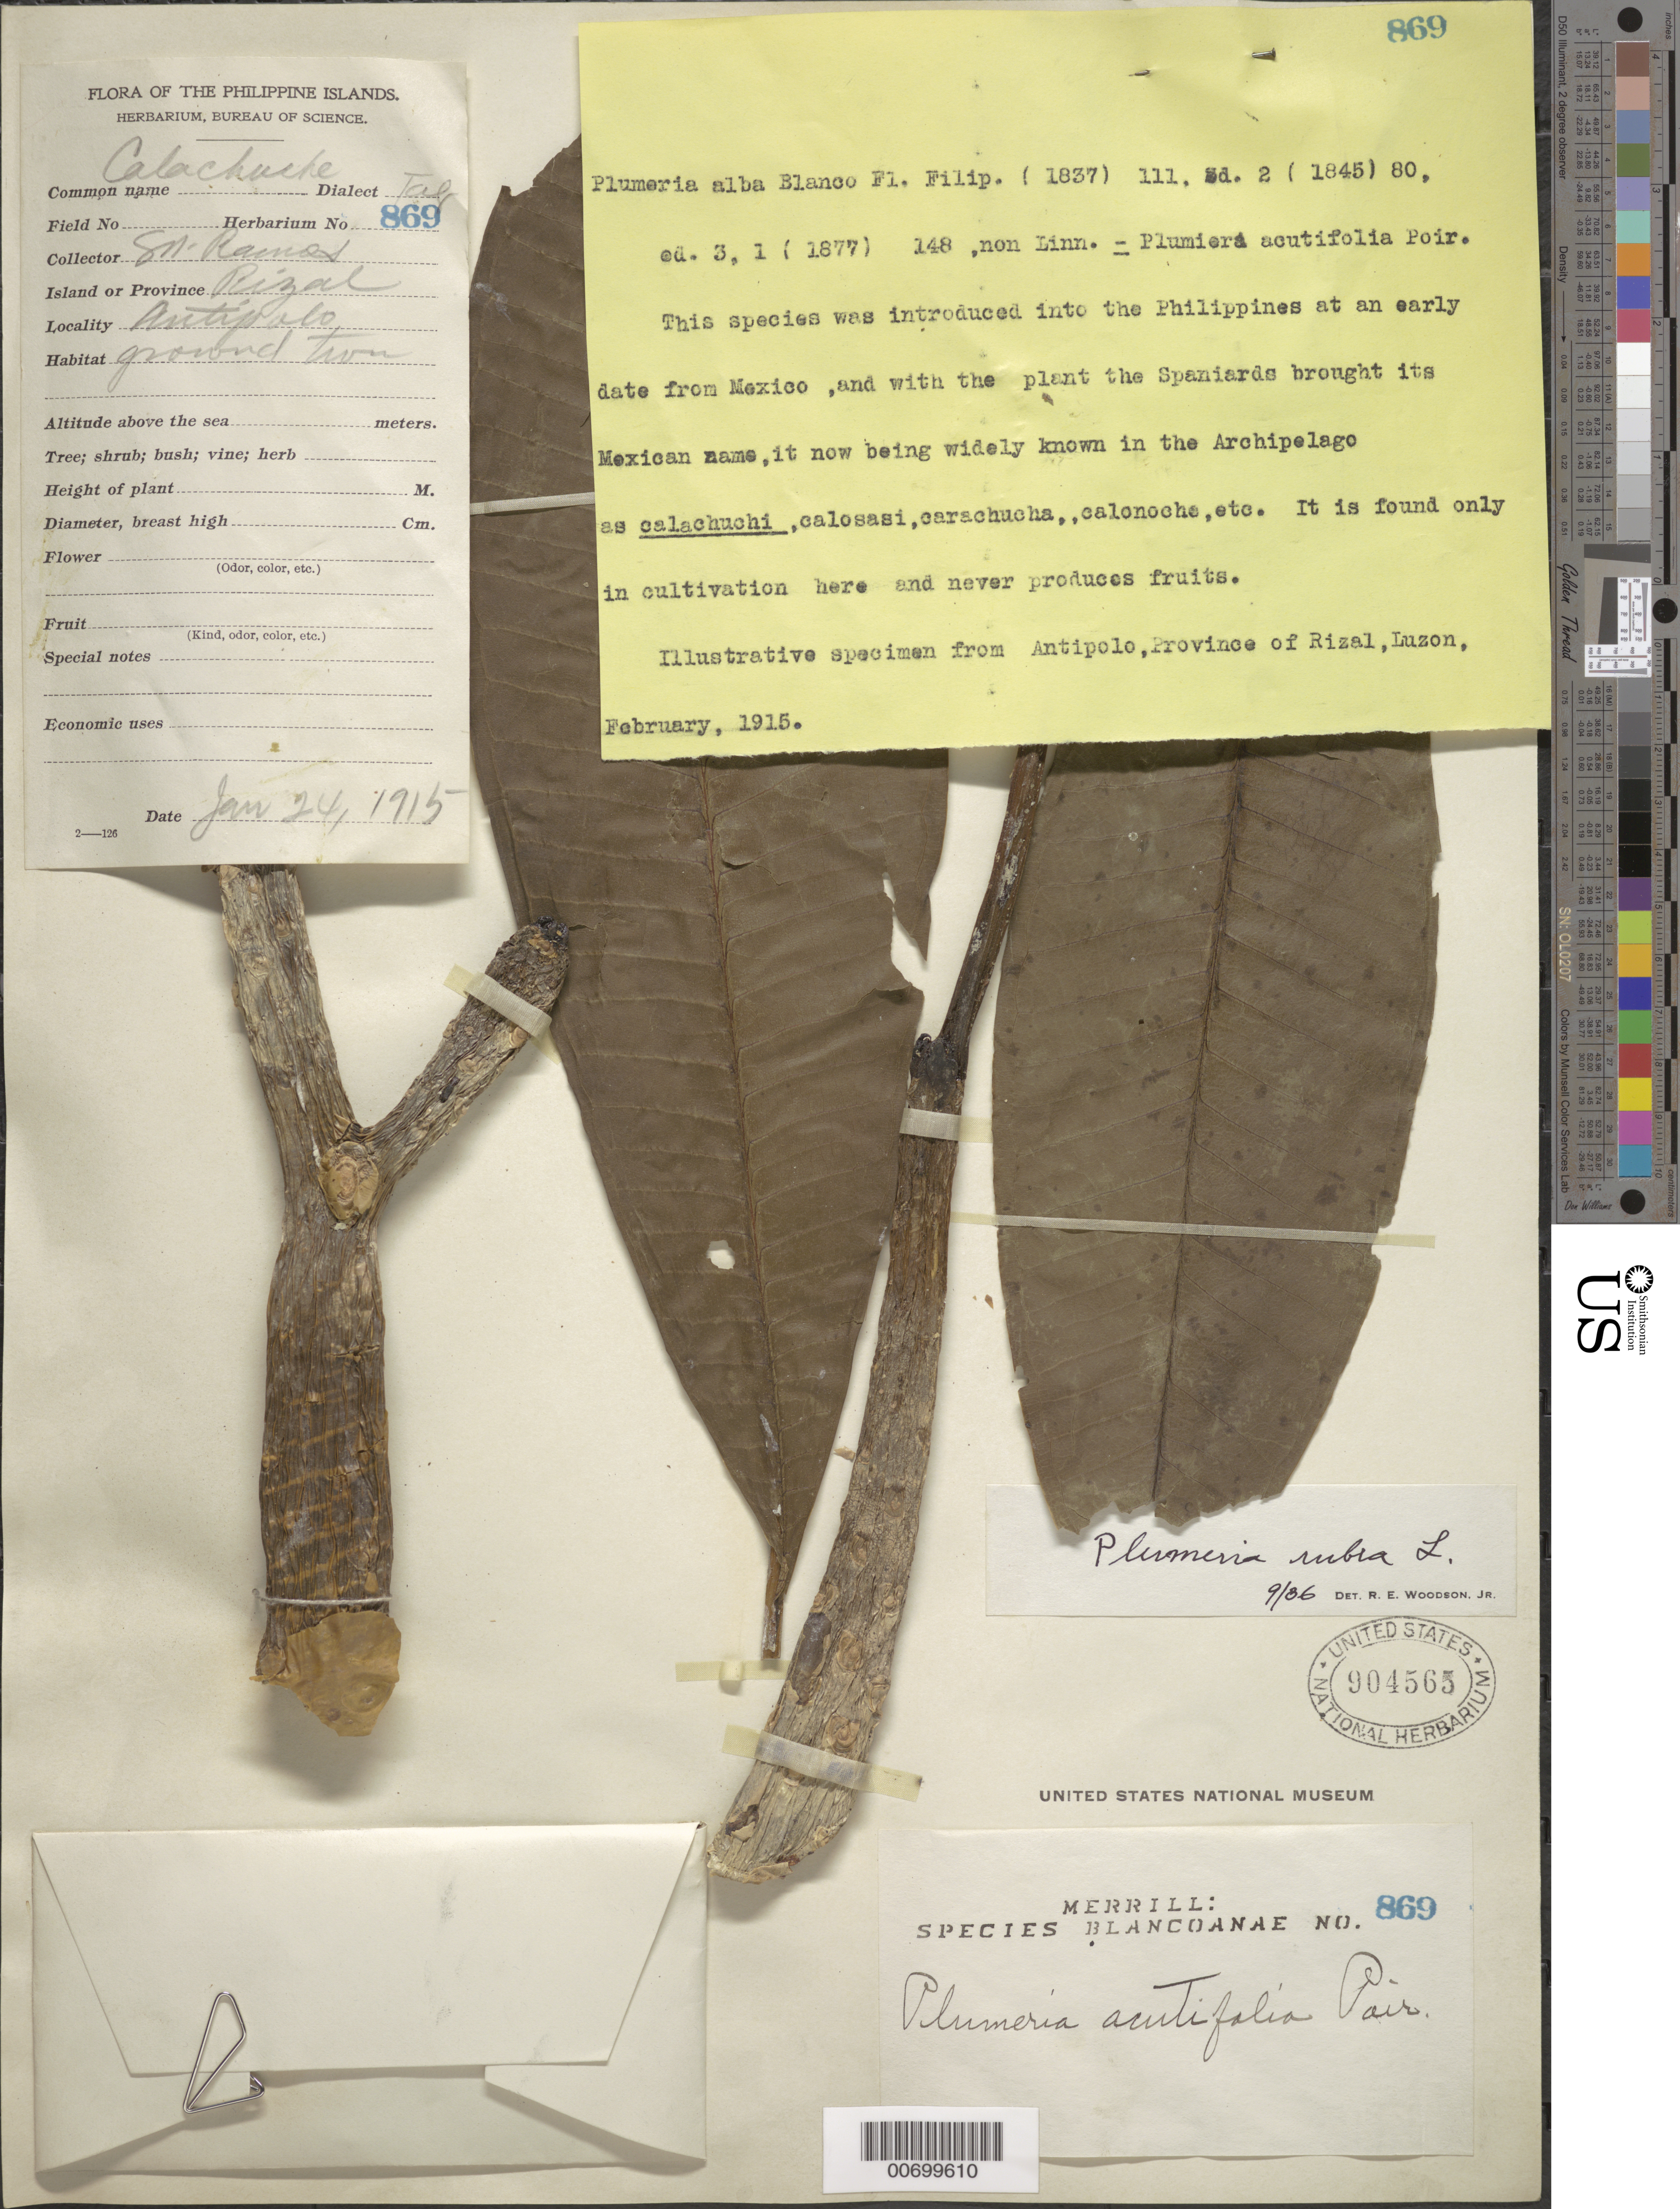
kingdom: Plantae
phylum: Tracheophyta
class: Magnoliopsida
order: Gentianales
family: Apocynaceae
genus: Plumeria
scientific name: Plumeria rubra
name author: L.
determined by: Woodson, R. E., Jr.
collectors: M. Ramos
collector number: Sp. Blancoan. 0869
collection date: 1915-02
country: Philippines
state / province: Calabarzon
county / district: Rizal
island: Luzon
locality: Antipolo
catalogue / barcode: US 904565